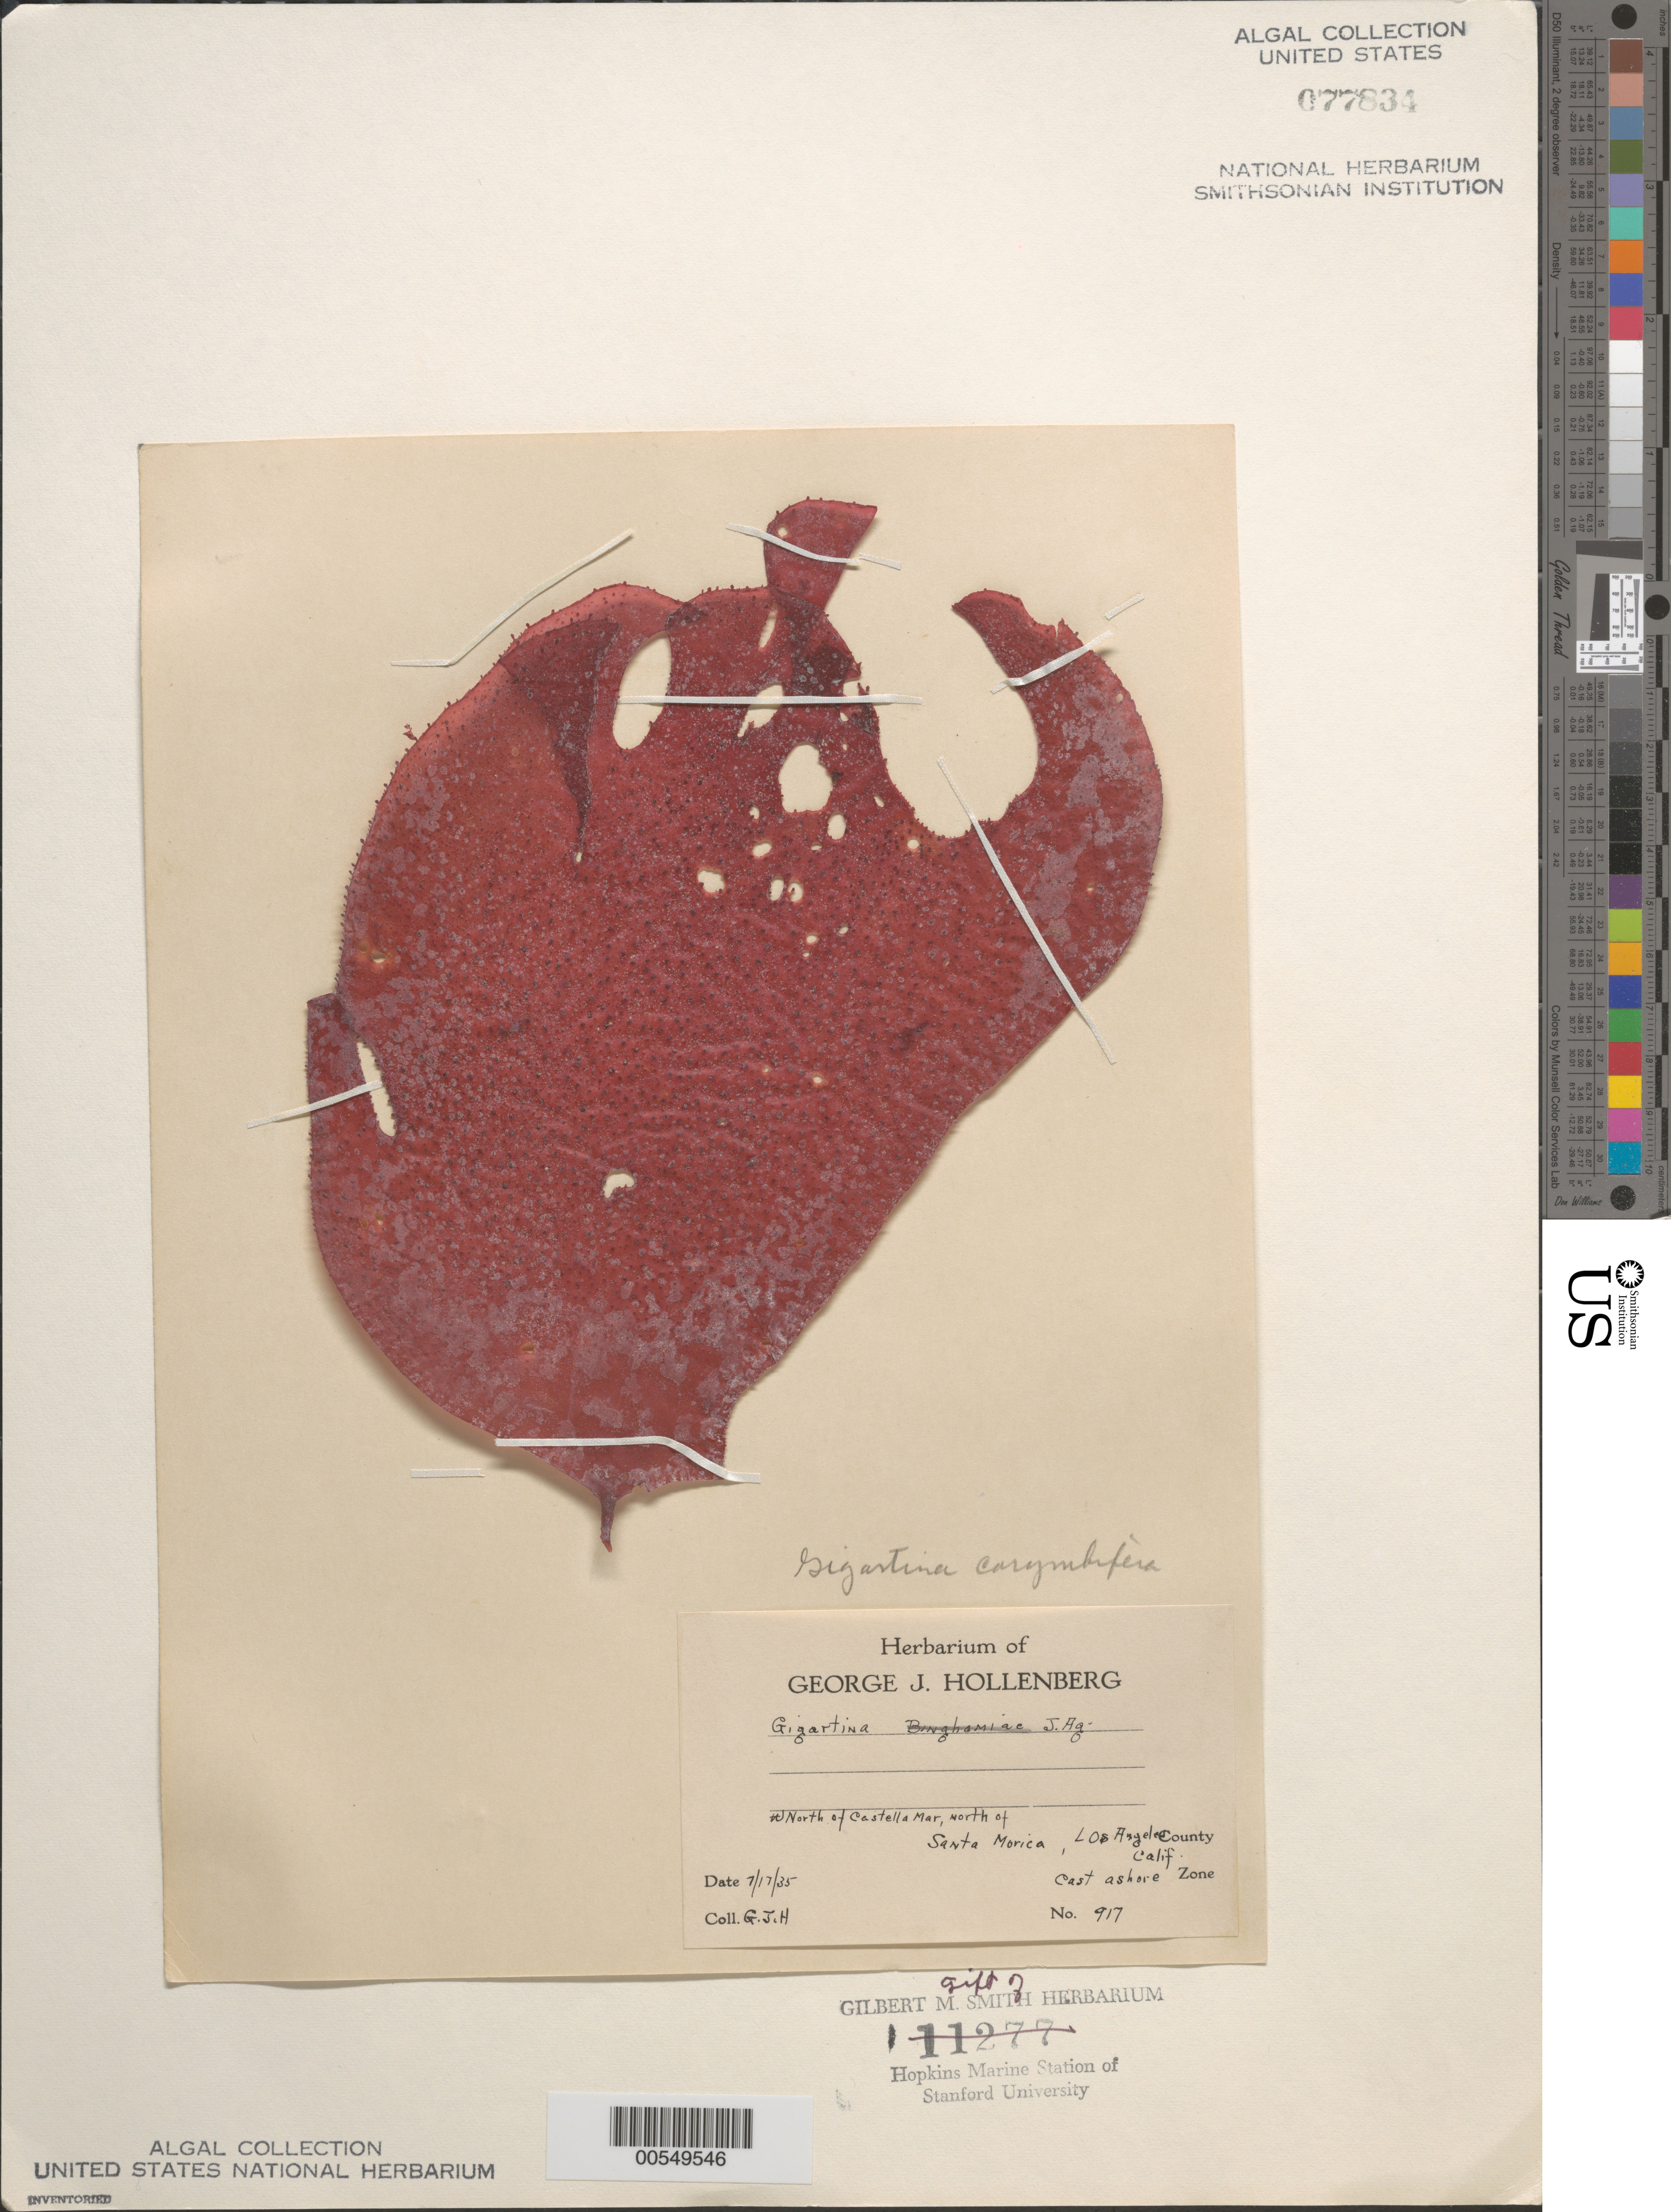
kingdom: Plantae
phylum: Rhodophyta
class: Florideophyceae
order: Gigartinales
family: Gigartinaceae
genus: Chondracanthus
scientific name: Chondracanthus corymbiferus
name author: (Kütz.) Guiry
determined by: Algae name updating Project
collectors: G. Hollenberg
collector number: GJH 917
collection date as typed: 17 Jul 1935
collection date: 1935-07-17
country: United States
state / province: California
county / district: Los Angeles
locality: North of Castle Mar, north of Santa Monica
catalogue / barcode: US 77834